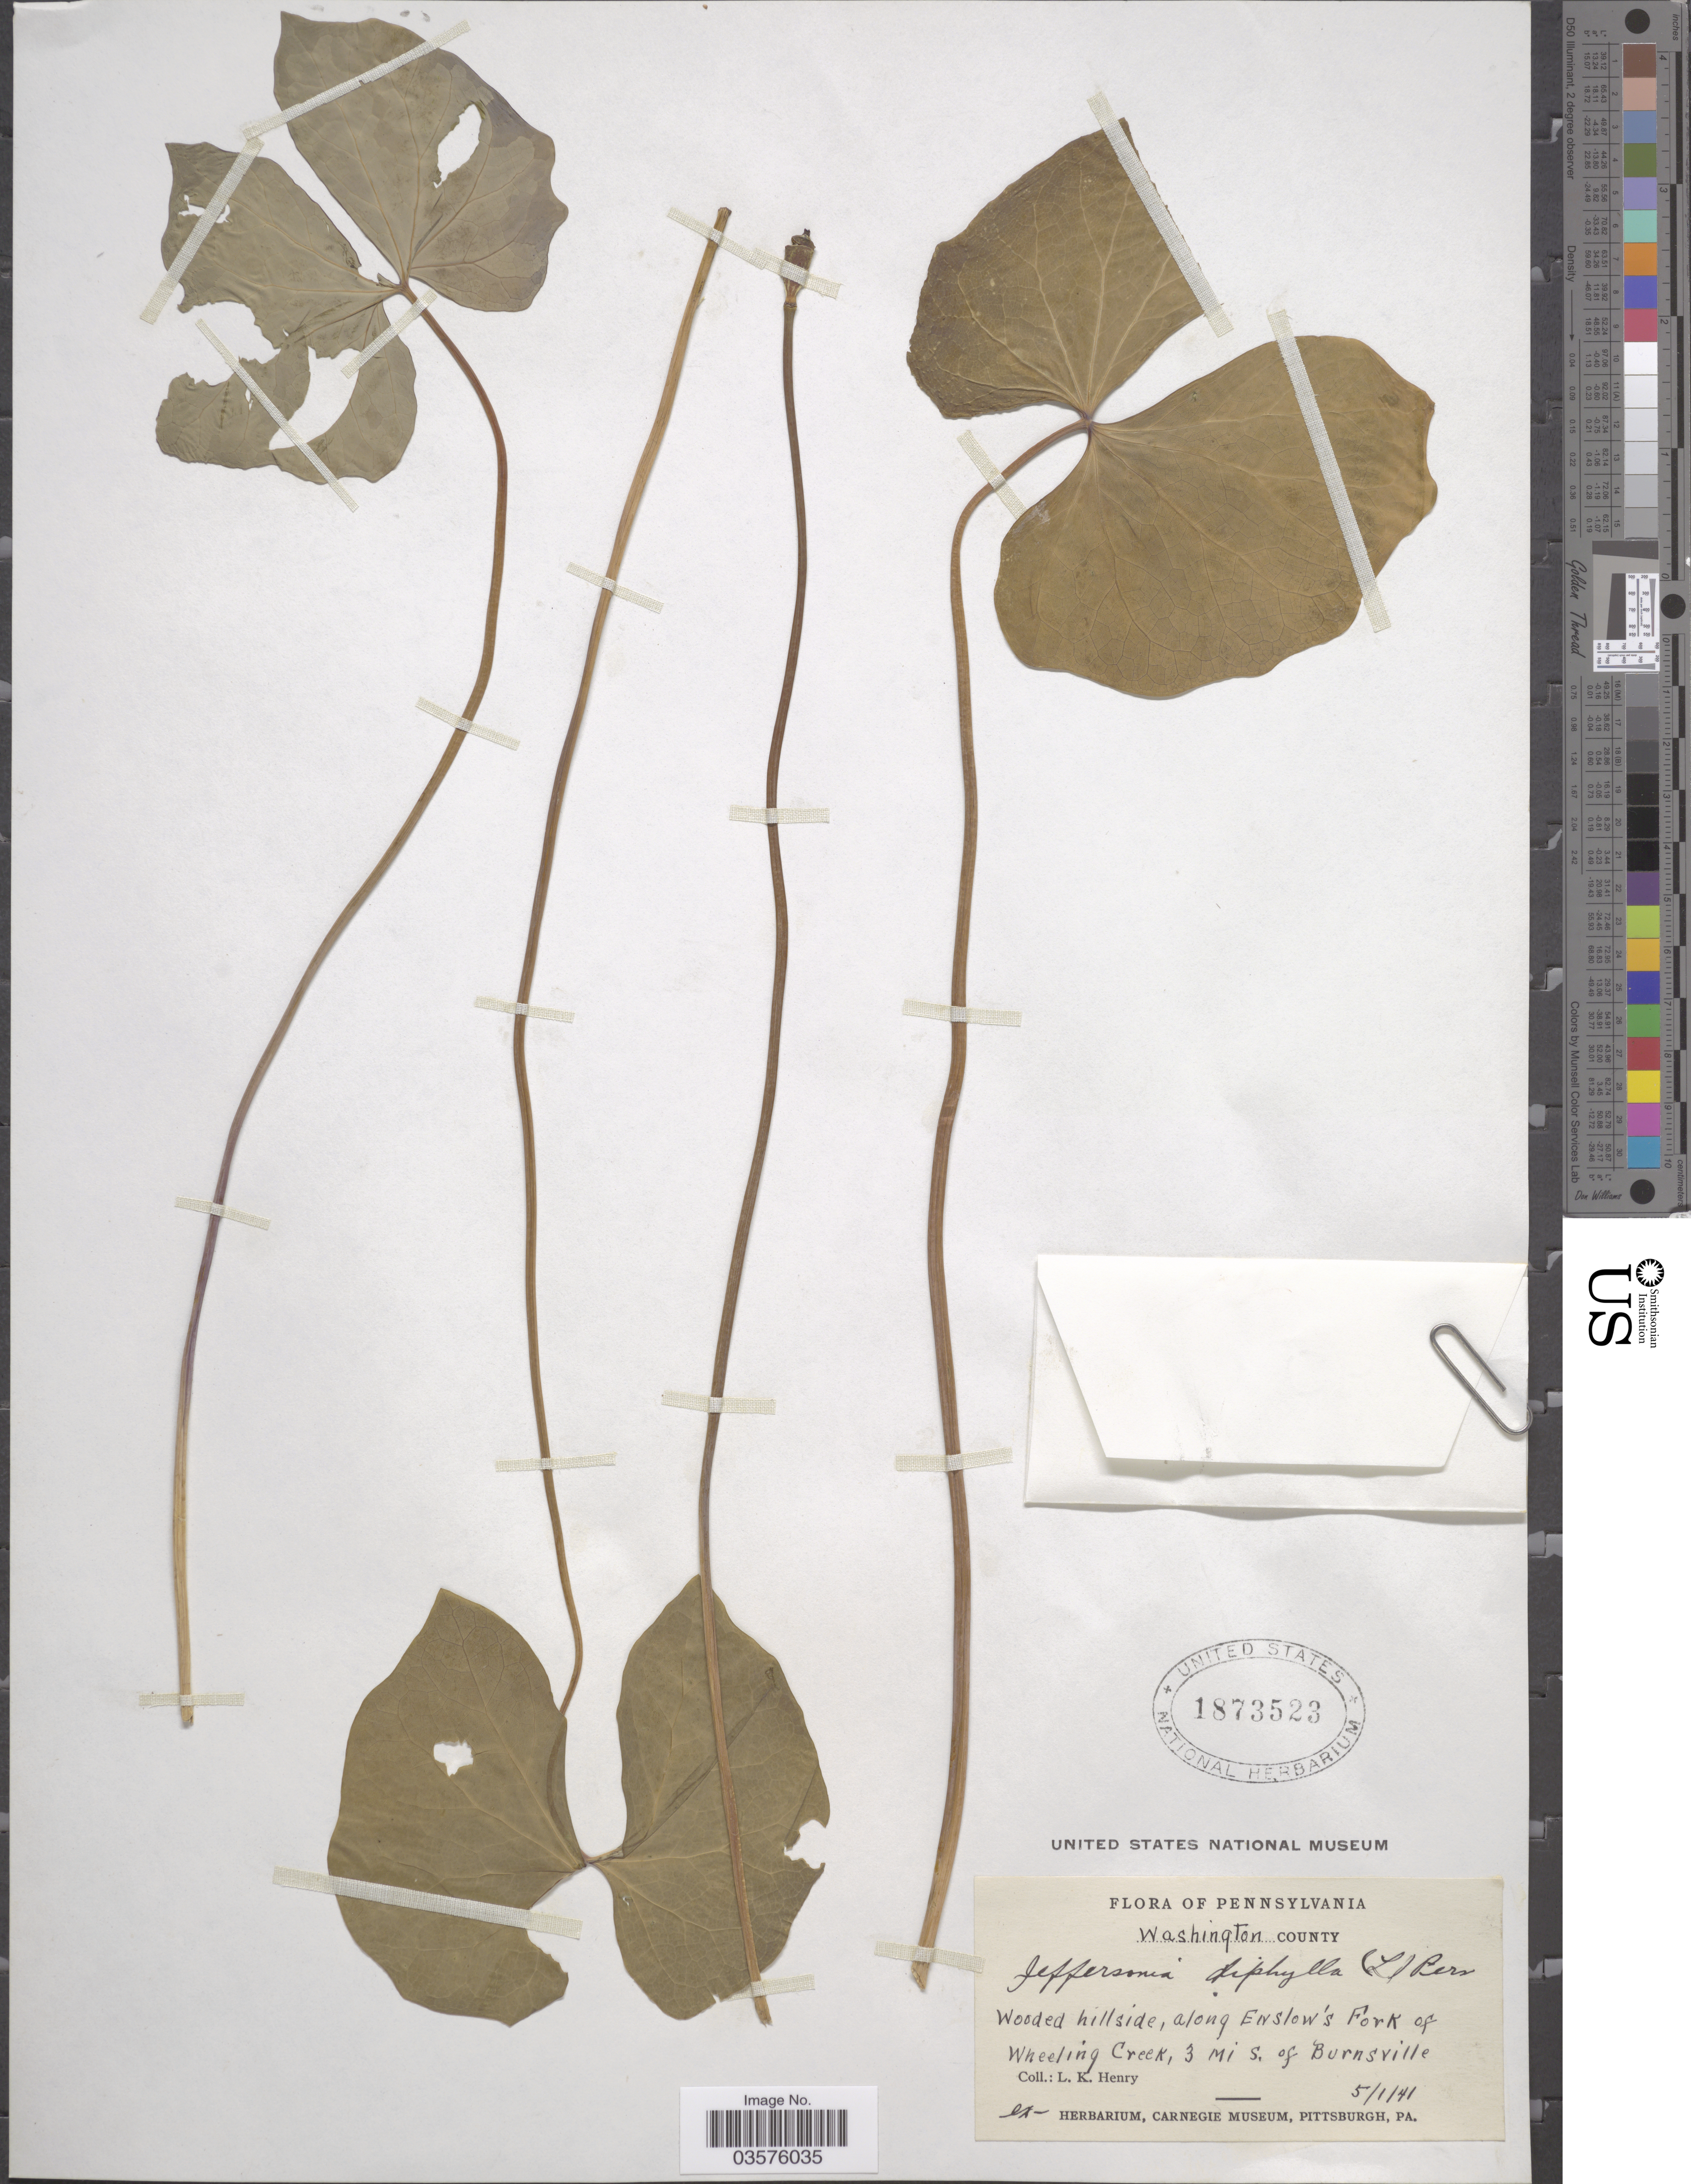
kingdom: Plantae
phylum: Tracheophyta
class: Magnoliopsida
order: Ranunculales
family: Berberidaceae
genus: Jeffersonia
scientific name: Jeffersonia diphylla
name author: (L.) Pers.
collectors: L. K. Henry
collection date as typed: Transcribed d/m/y: 1/5/41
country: United States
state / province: Pennsylvania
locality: Washington County. Wooded hillside, along Enslow's Fork of Wheeling Creek, 3 mi S. of Burnsville.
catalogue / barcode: US 1873523